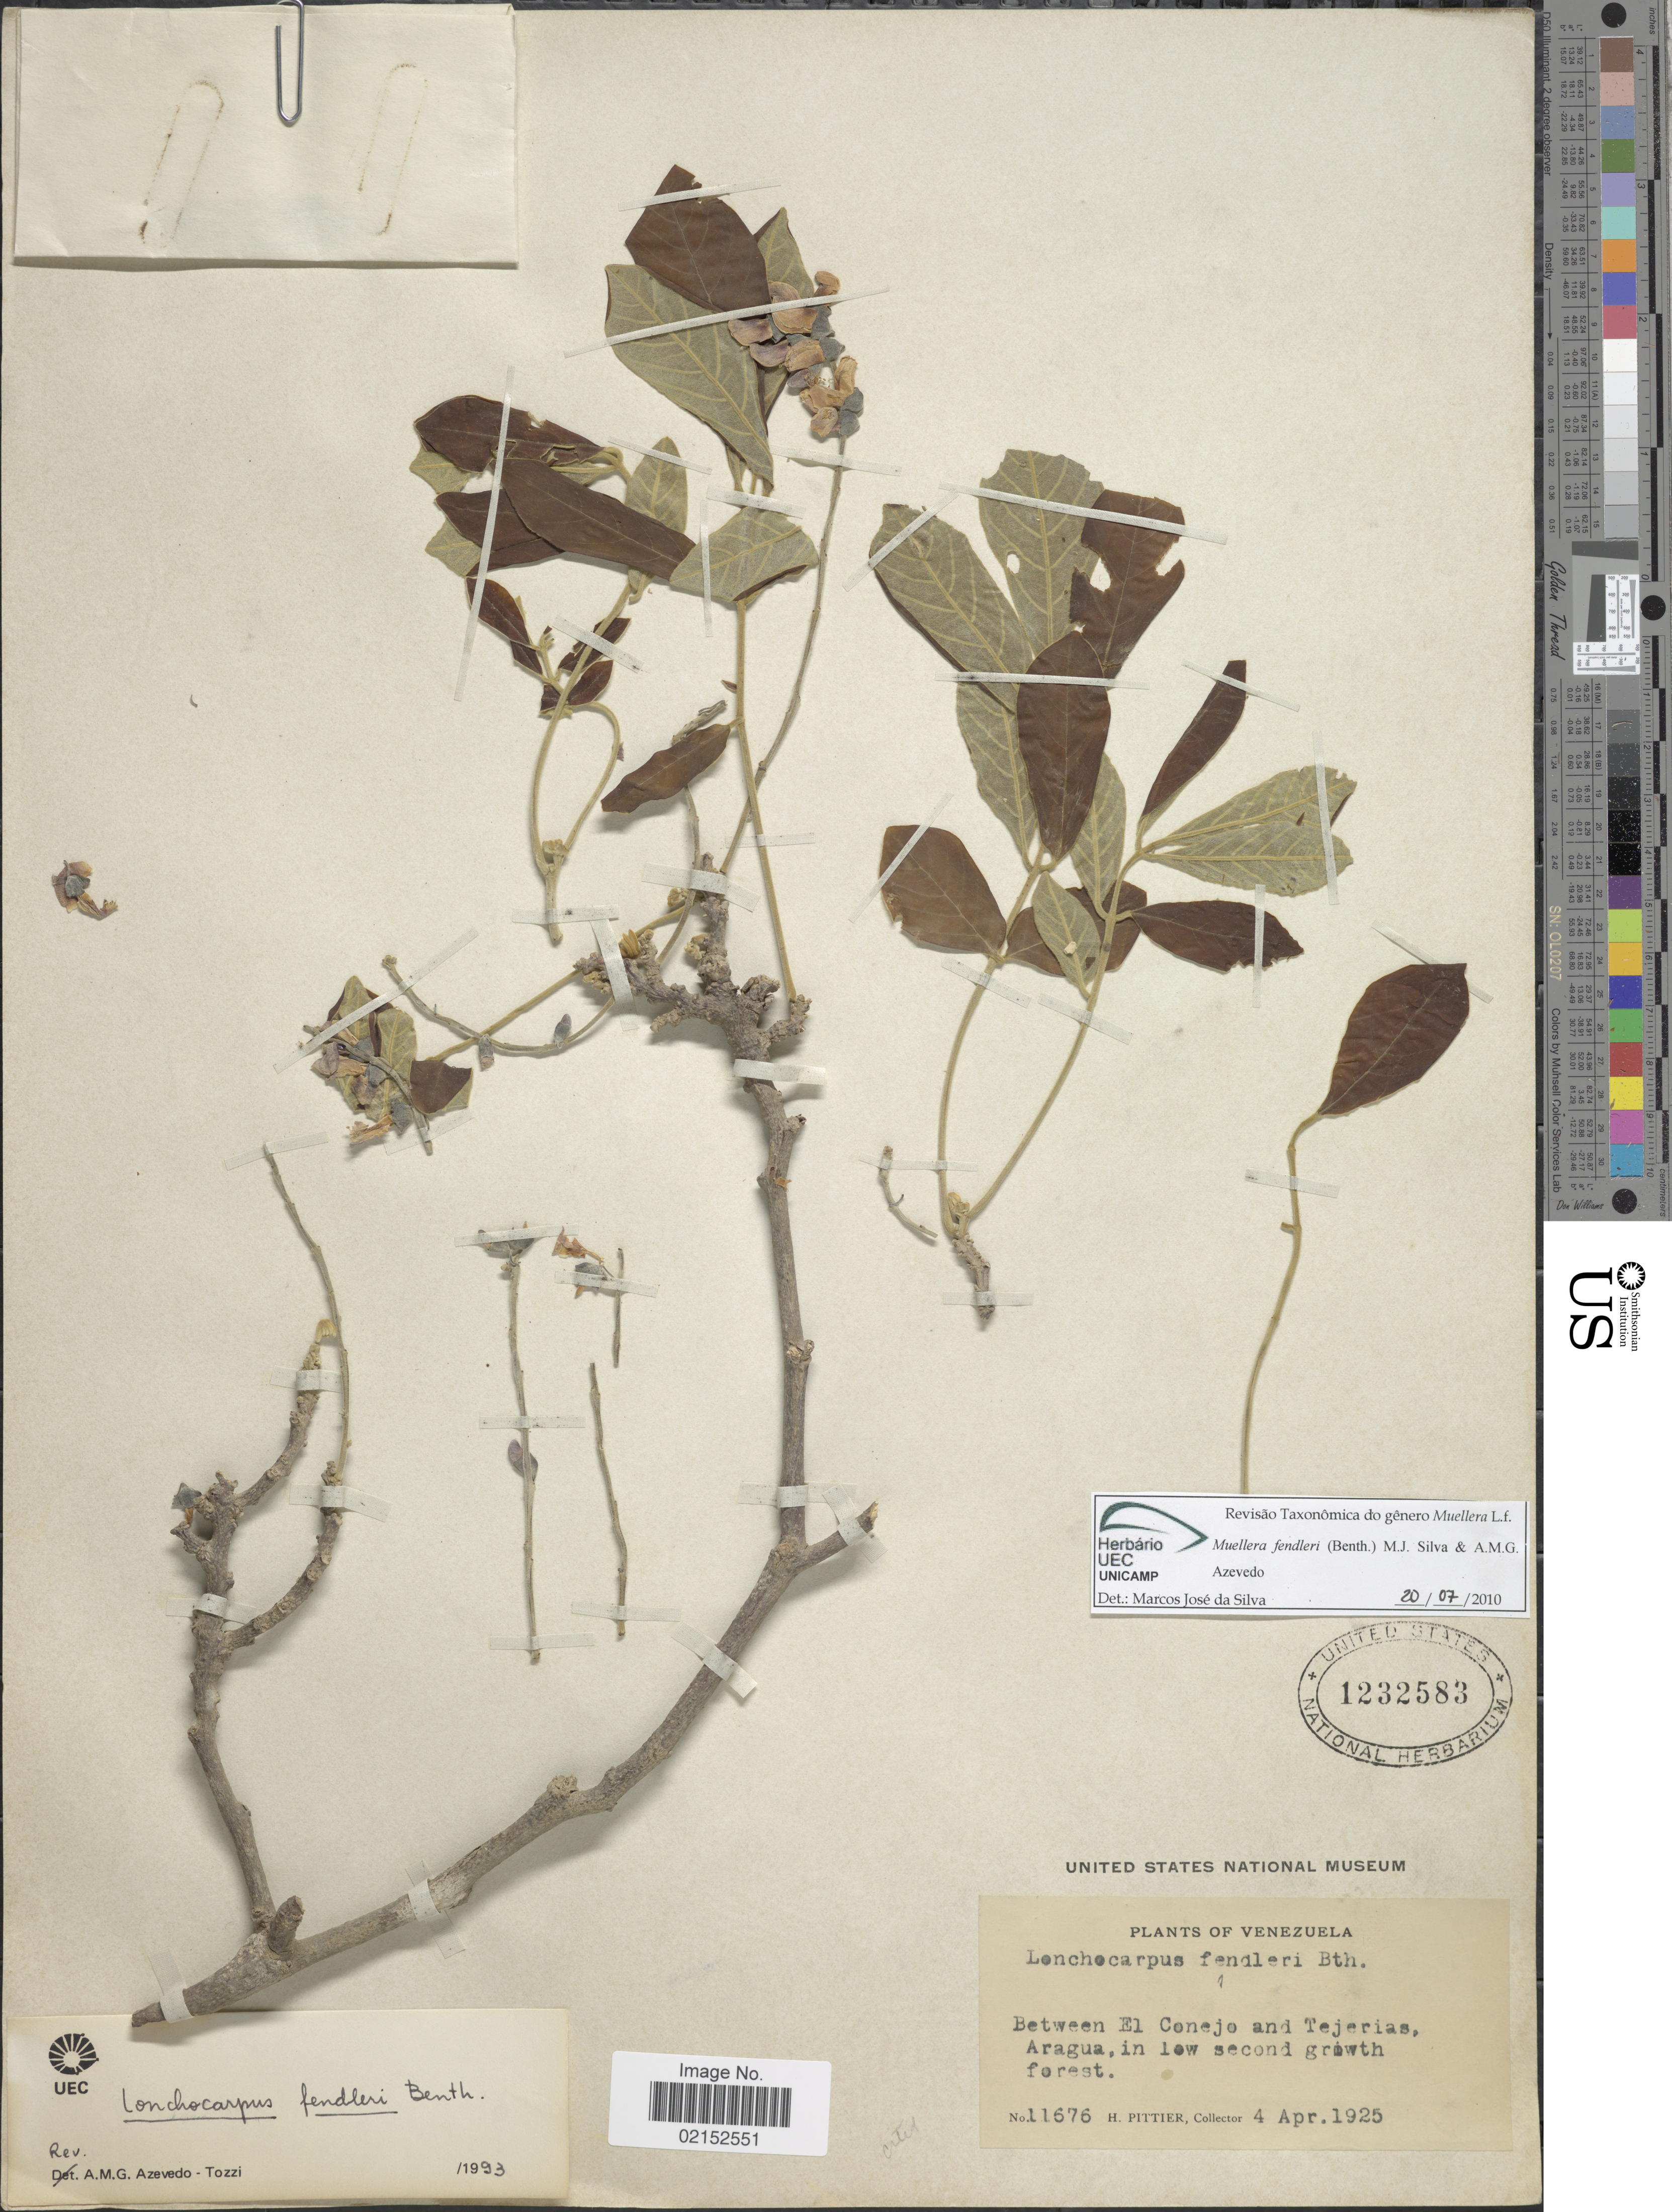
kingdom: Plantae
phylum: Tracheophyta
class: Magnoliopsida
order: Fabales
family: Fabaceae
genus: Muellera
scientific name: Muellera fendleri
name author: (Benth.) M.J. Silva & A.M.G. Azevedo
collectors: H. F. Pittier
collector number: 11676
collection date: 1925-04-04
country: Venezuela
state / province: Aragua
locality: Between El Conejo and Tejerias, Aragua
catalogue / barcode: US 1232583